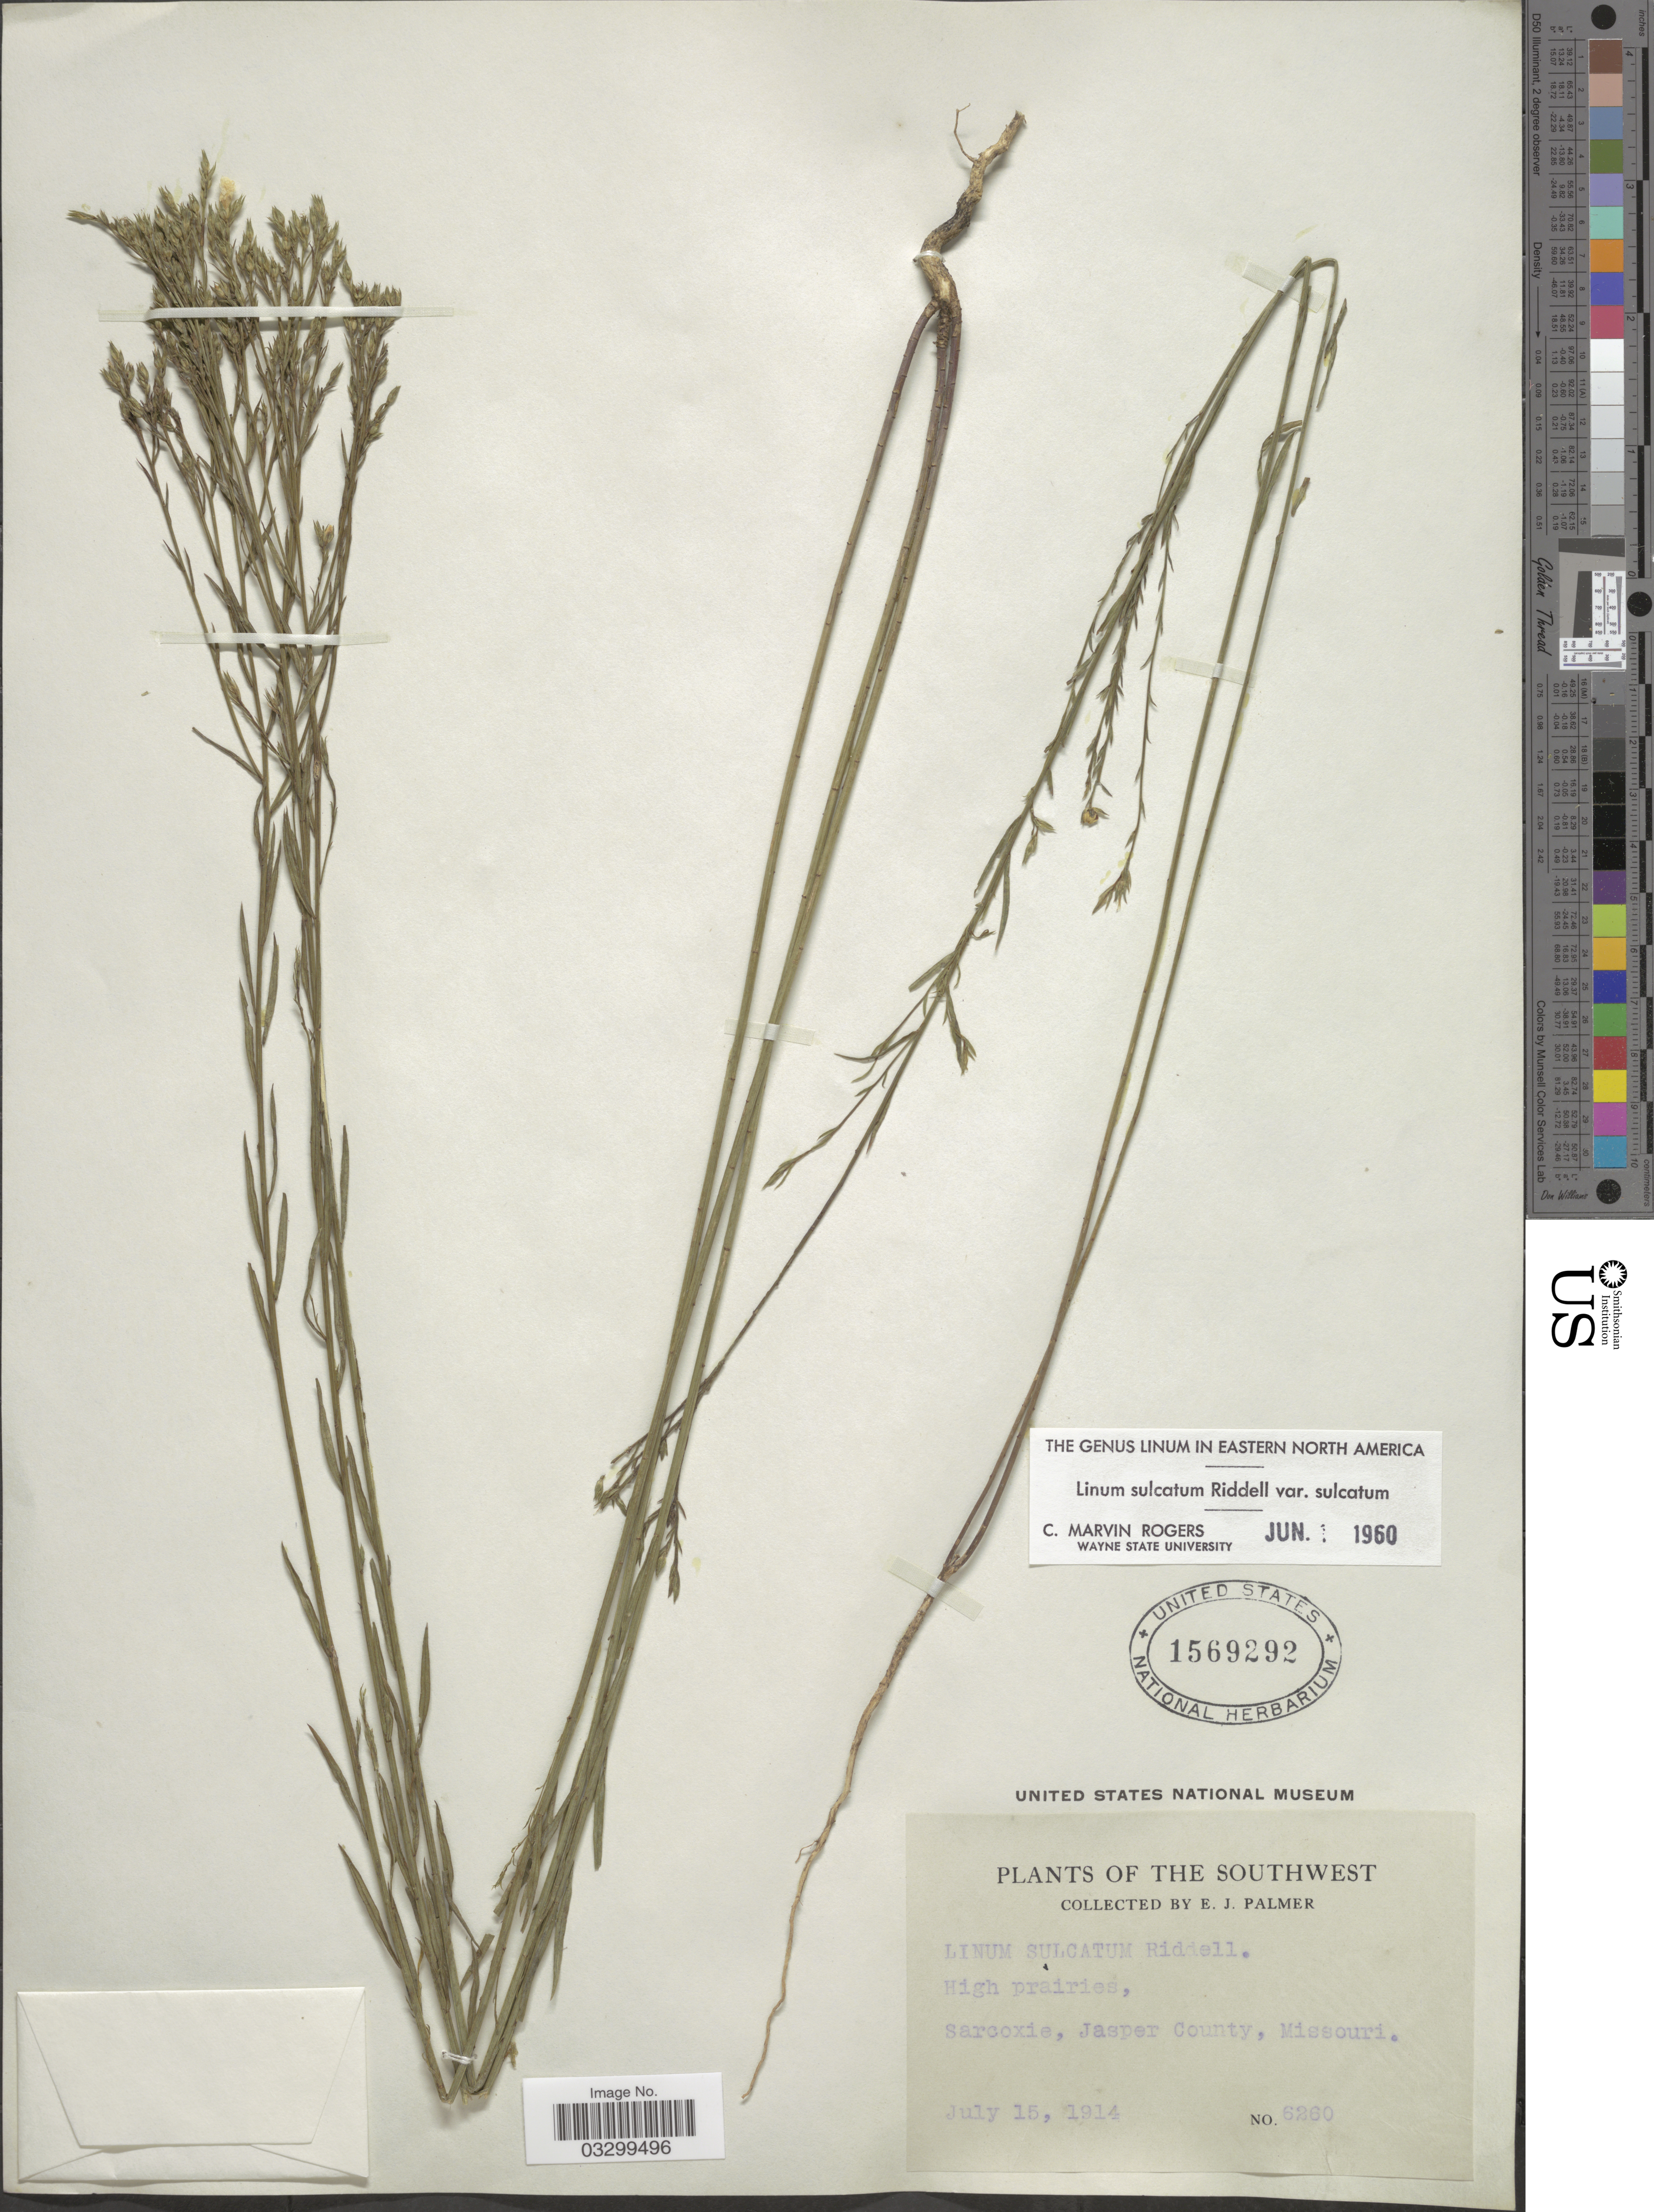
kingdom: Plantae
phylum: Tracheophyta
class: Magnoliopsida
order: Malpighiales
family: Linaceae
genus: Linum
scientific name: Linum sulcatum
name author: Riddell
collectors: E. J. Palmer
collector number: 6260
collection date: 1914-07-15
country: United States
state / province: Missouri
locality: Southwest. Sarcoxie, Jasper County.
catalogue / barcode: US 1569292